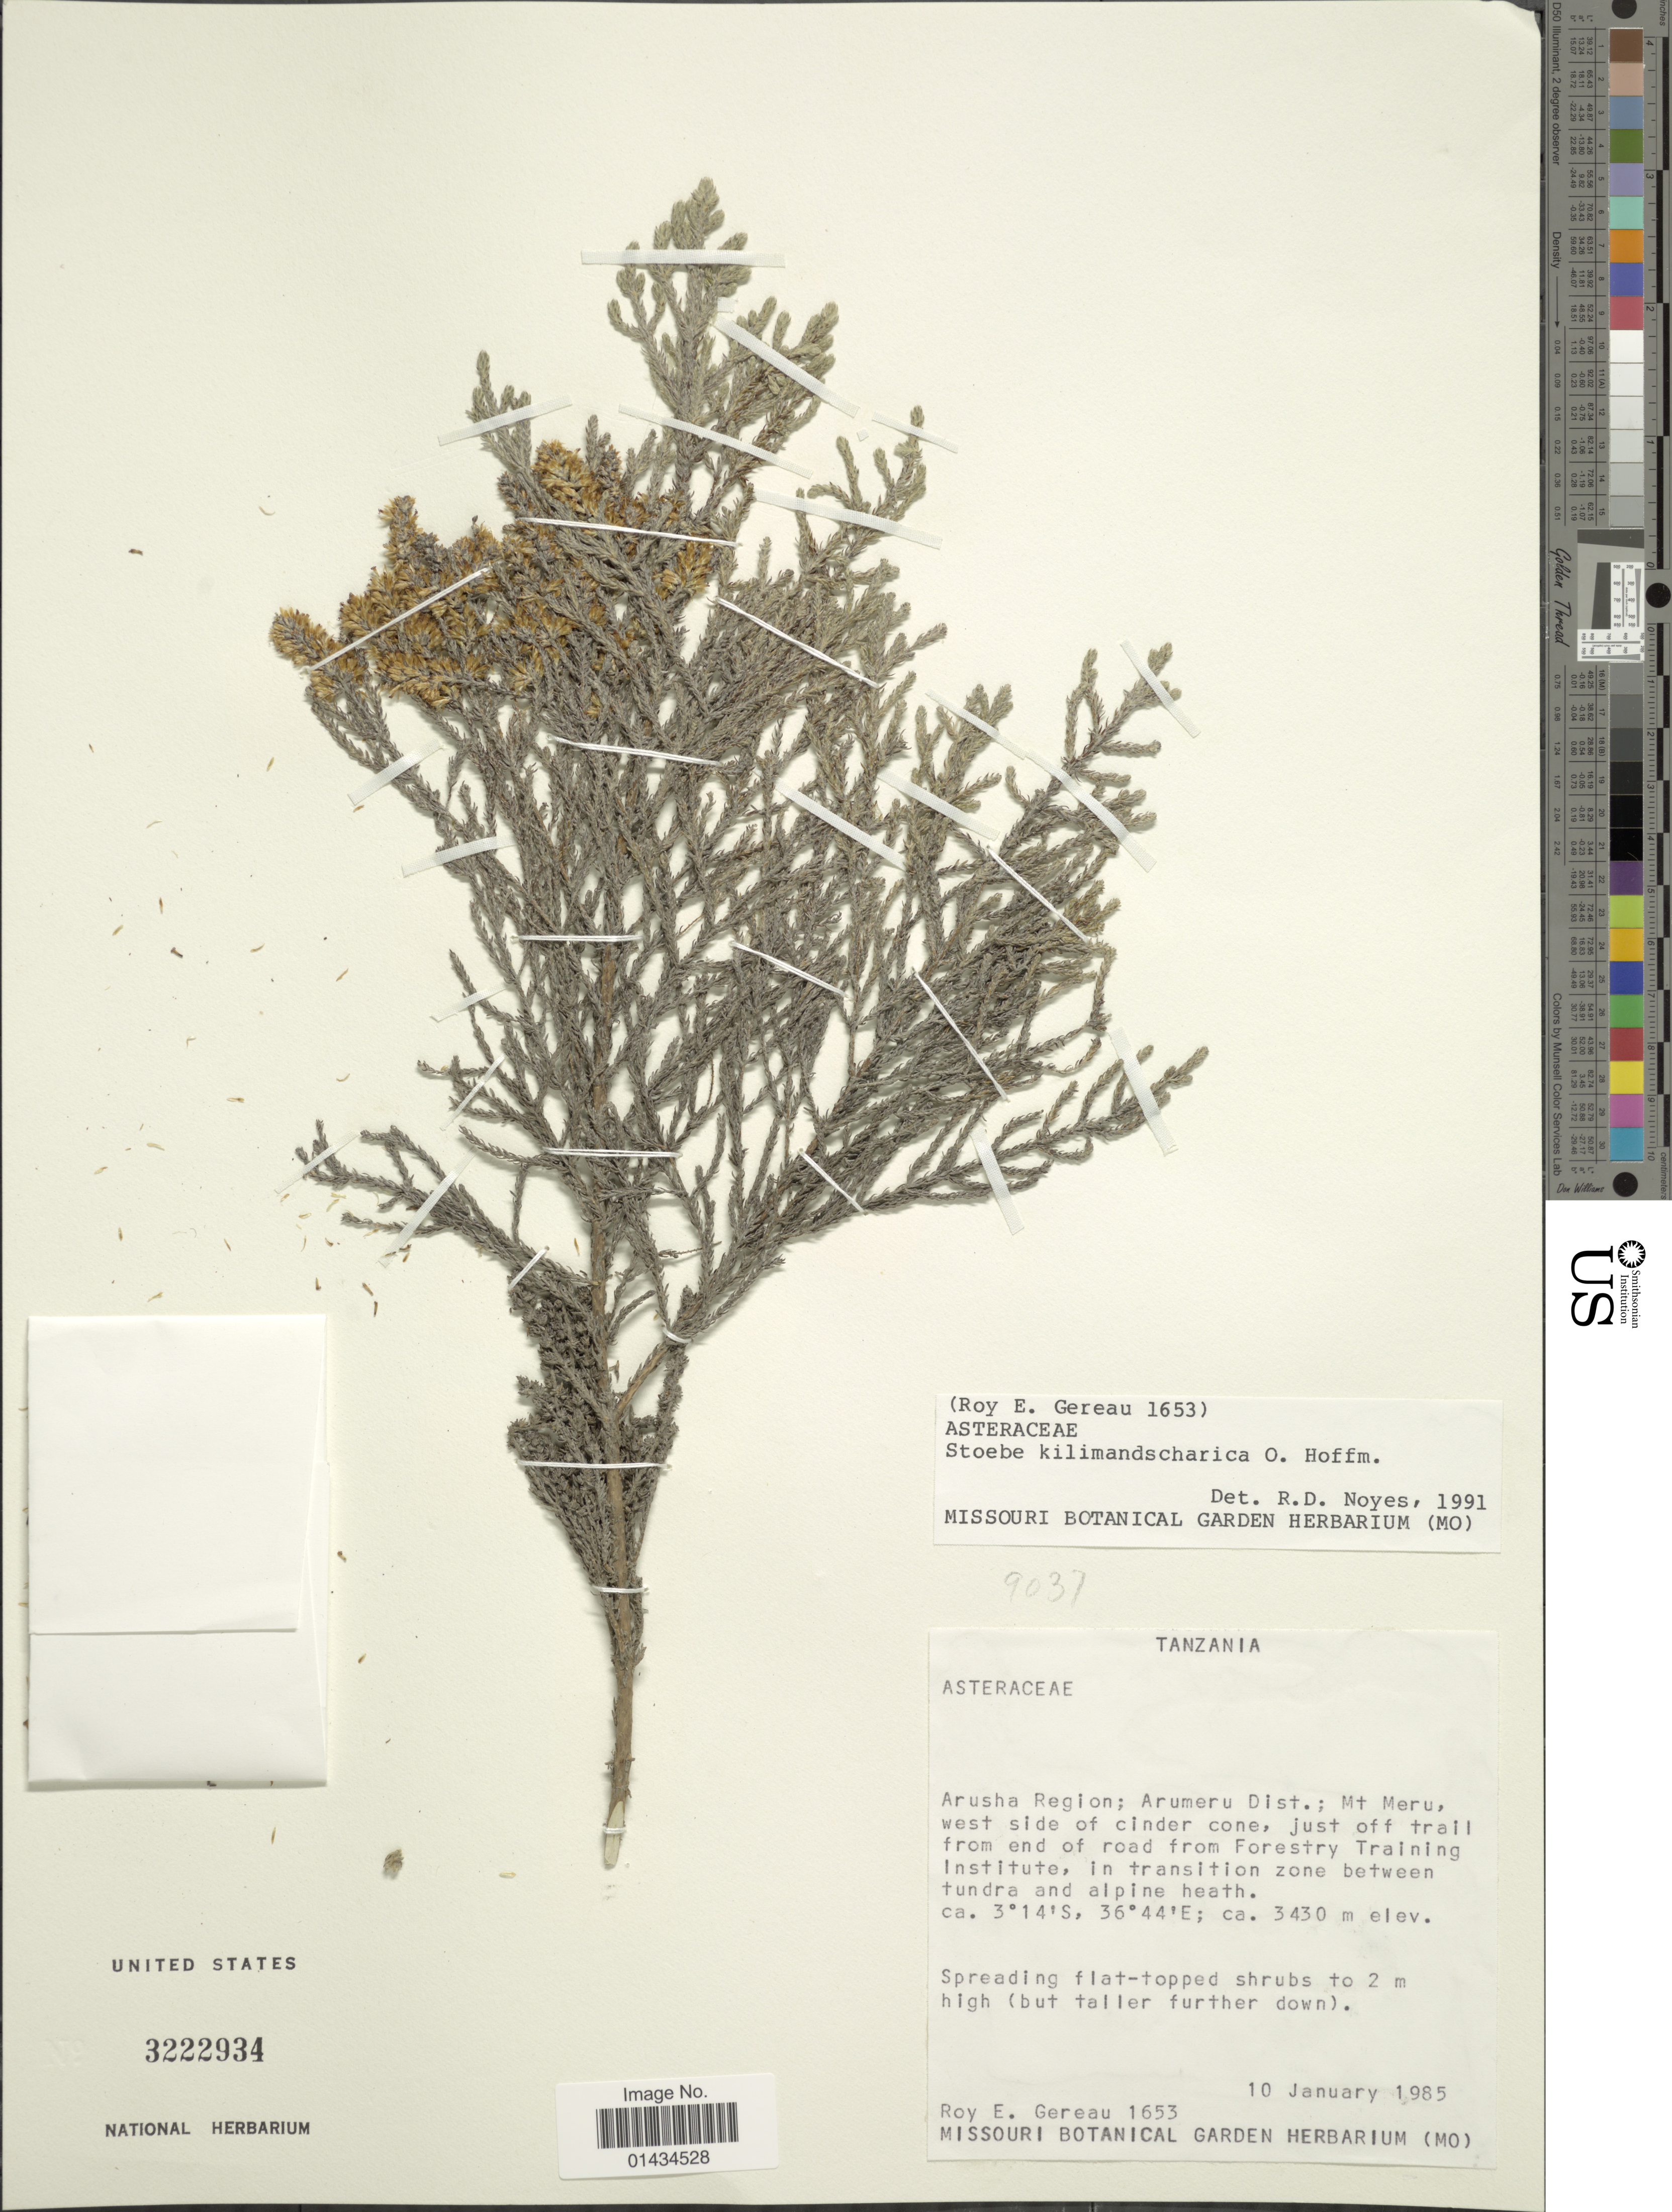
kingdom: Plantae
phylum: Tracheophyta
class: Magnoliopsida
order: Asterales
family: Asteraceae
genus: Stoebe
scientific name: Stoebe kilimandscharica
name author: O. Hoffm.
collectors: R. E. Gereau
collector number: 1653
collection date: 1985-01-10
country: Tanzania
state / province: Arusha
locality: Arumeru Dist.; mt. Meru, west side of cinder cone, just off trail from end of road from Forestry Training Institute, in transition zone between tundra and alpine heath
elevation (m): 3430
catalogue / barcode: US 3222934